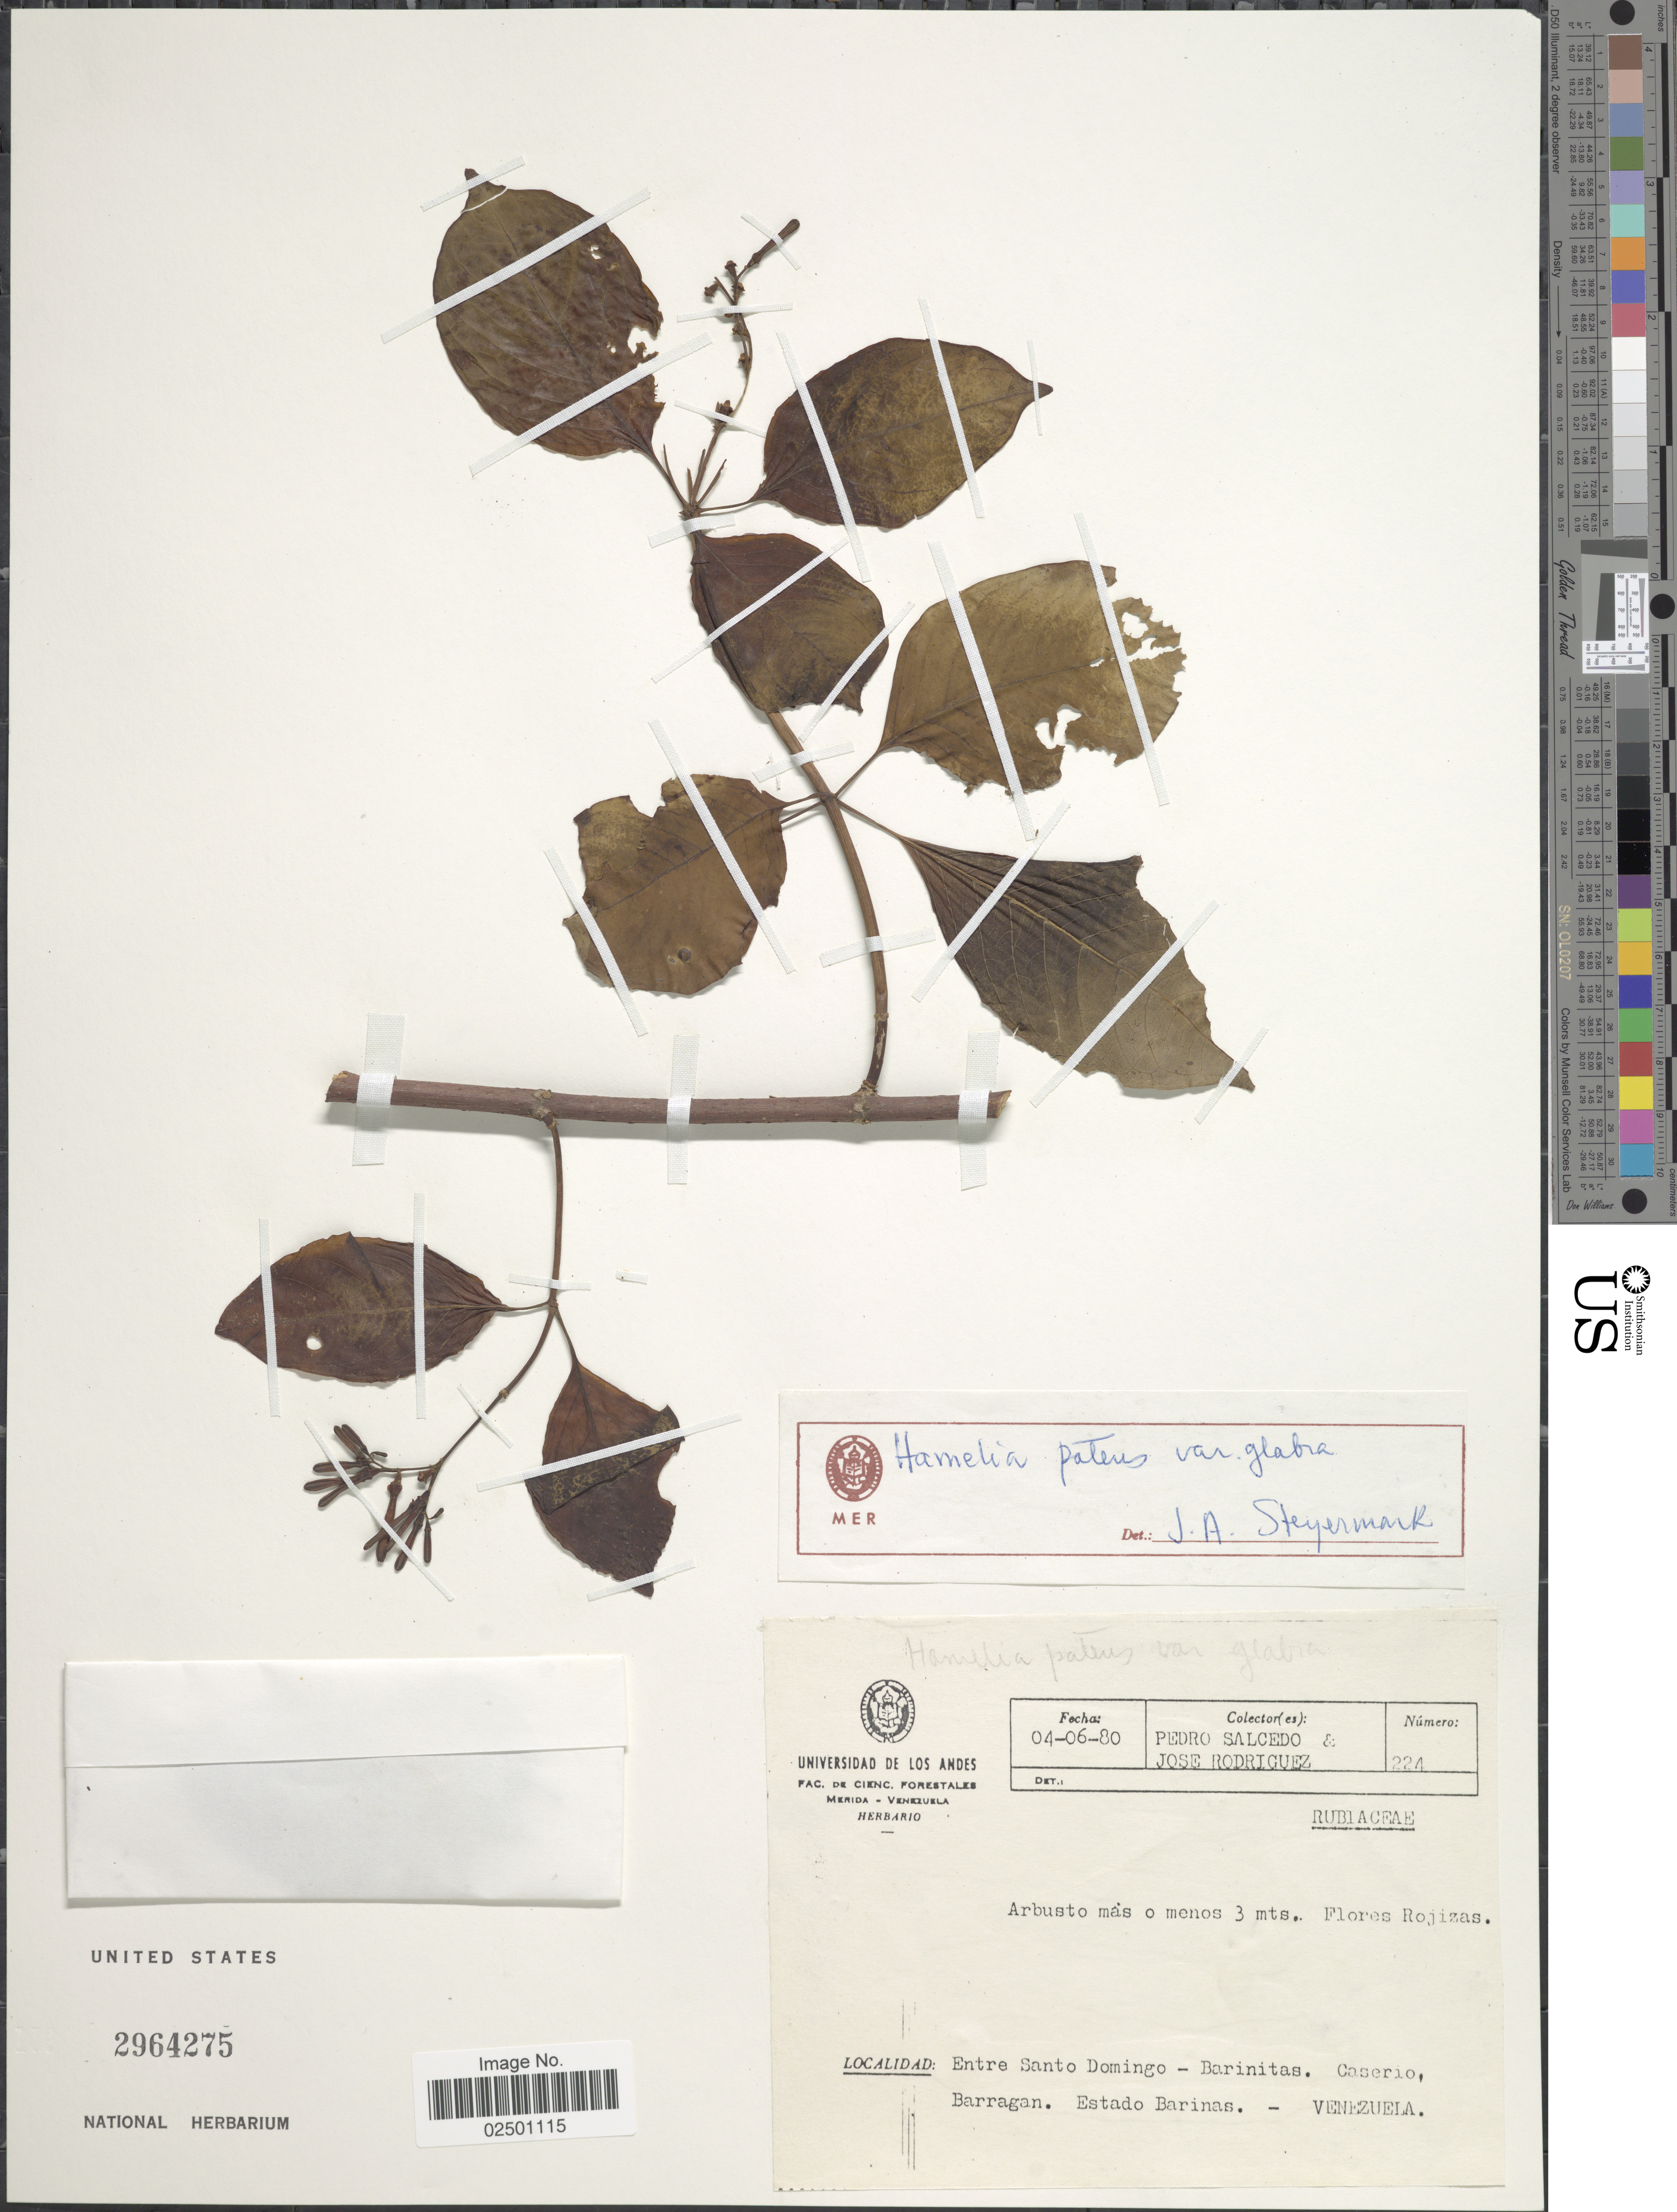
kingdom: Plantae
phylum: Tracheophyta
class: Magnoliopsida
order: Gentianales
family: Rubiaceae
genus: Hamelia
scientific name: Hamelia patens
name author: Jacq.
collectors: P. Salcedo & J. Rodriguez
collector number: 224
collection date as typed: Transcribed d/m/y: 4/6/80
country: Venezuela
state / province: Barinas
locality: Entre Santo Domingo - Barinitas. Caserio, Barragan. Estado Barinas. - Venezuela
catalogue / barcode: US 2964275